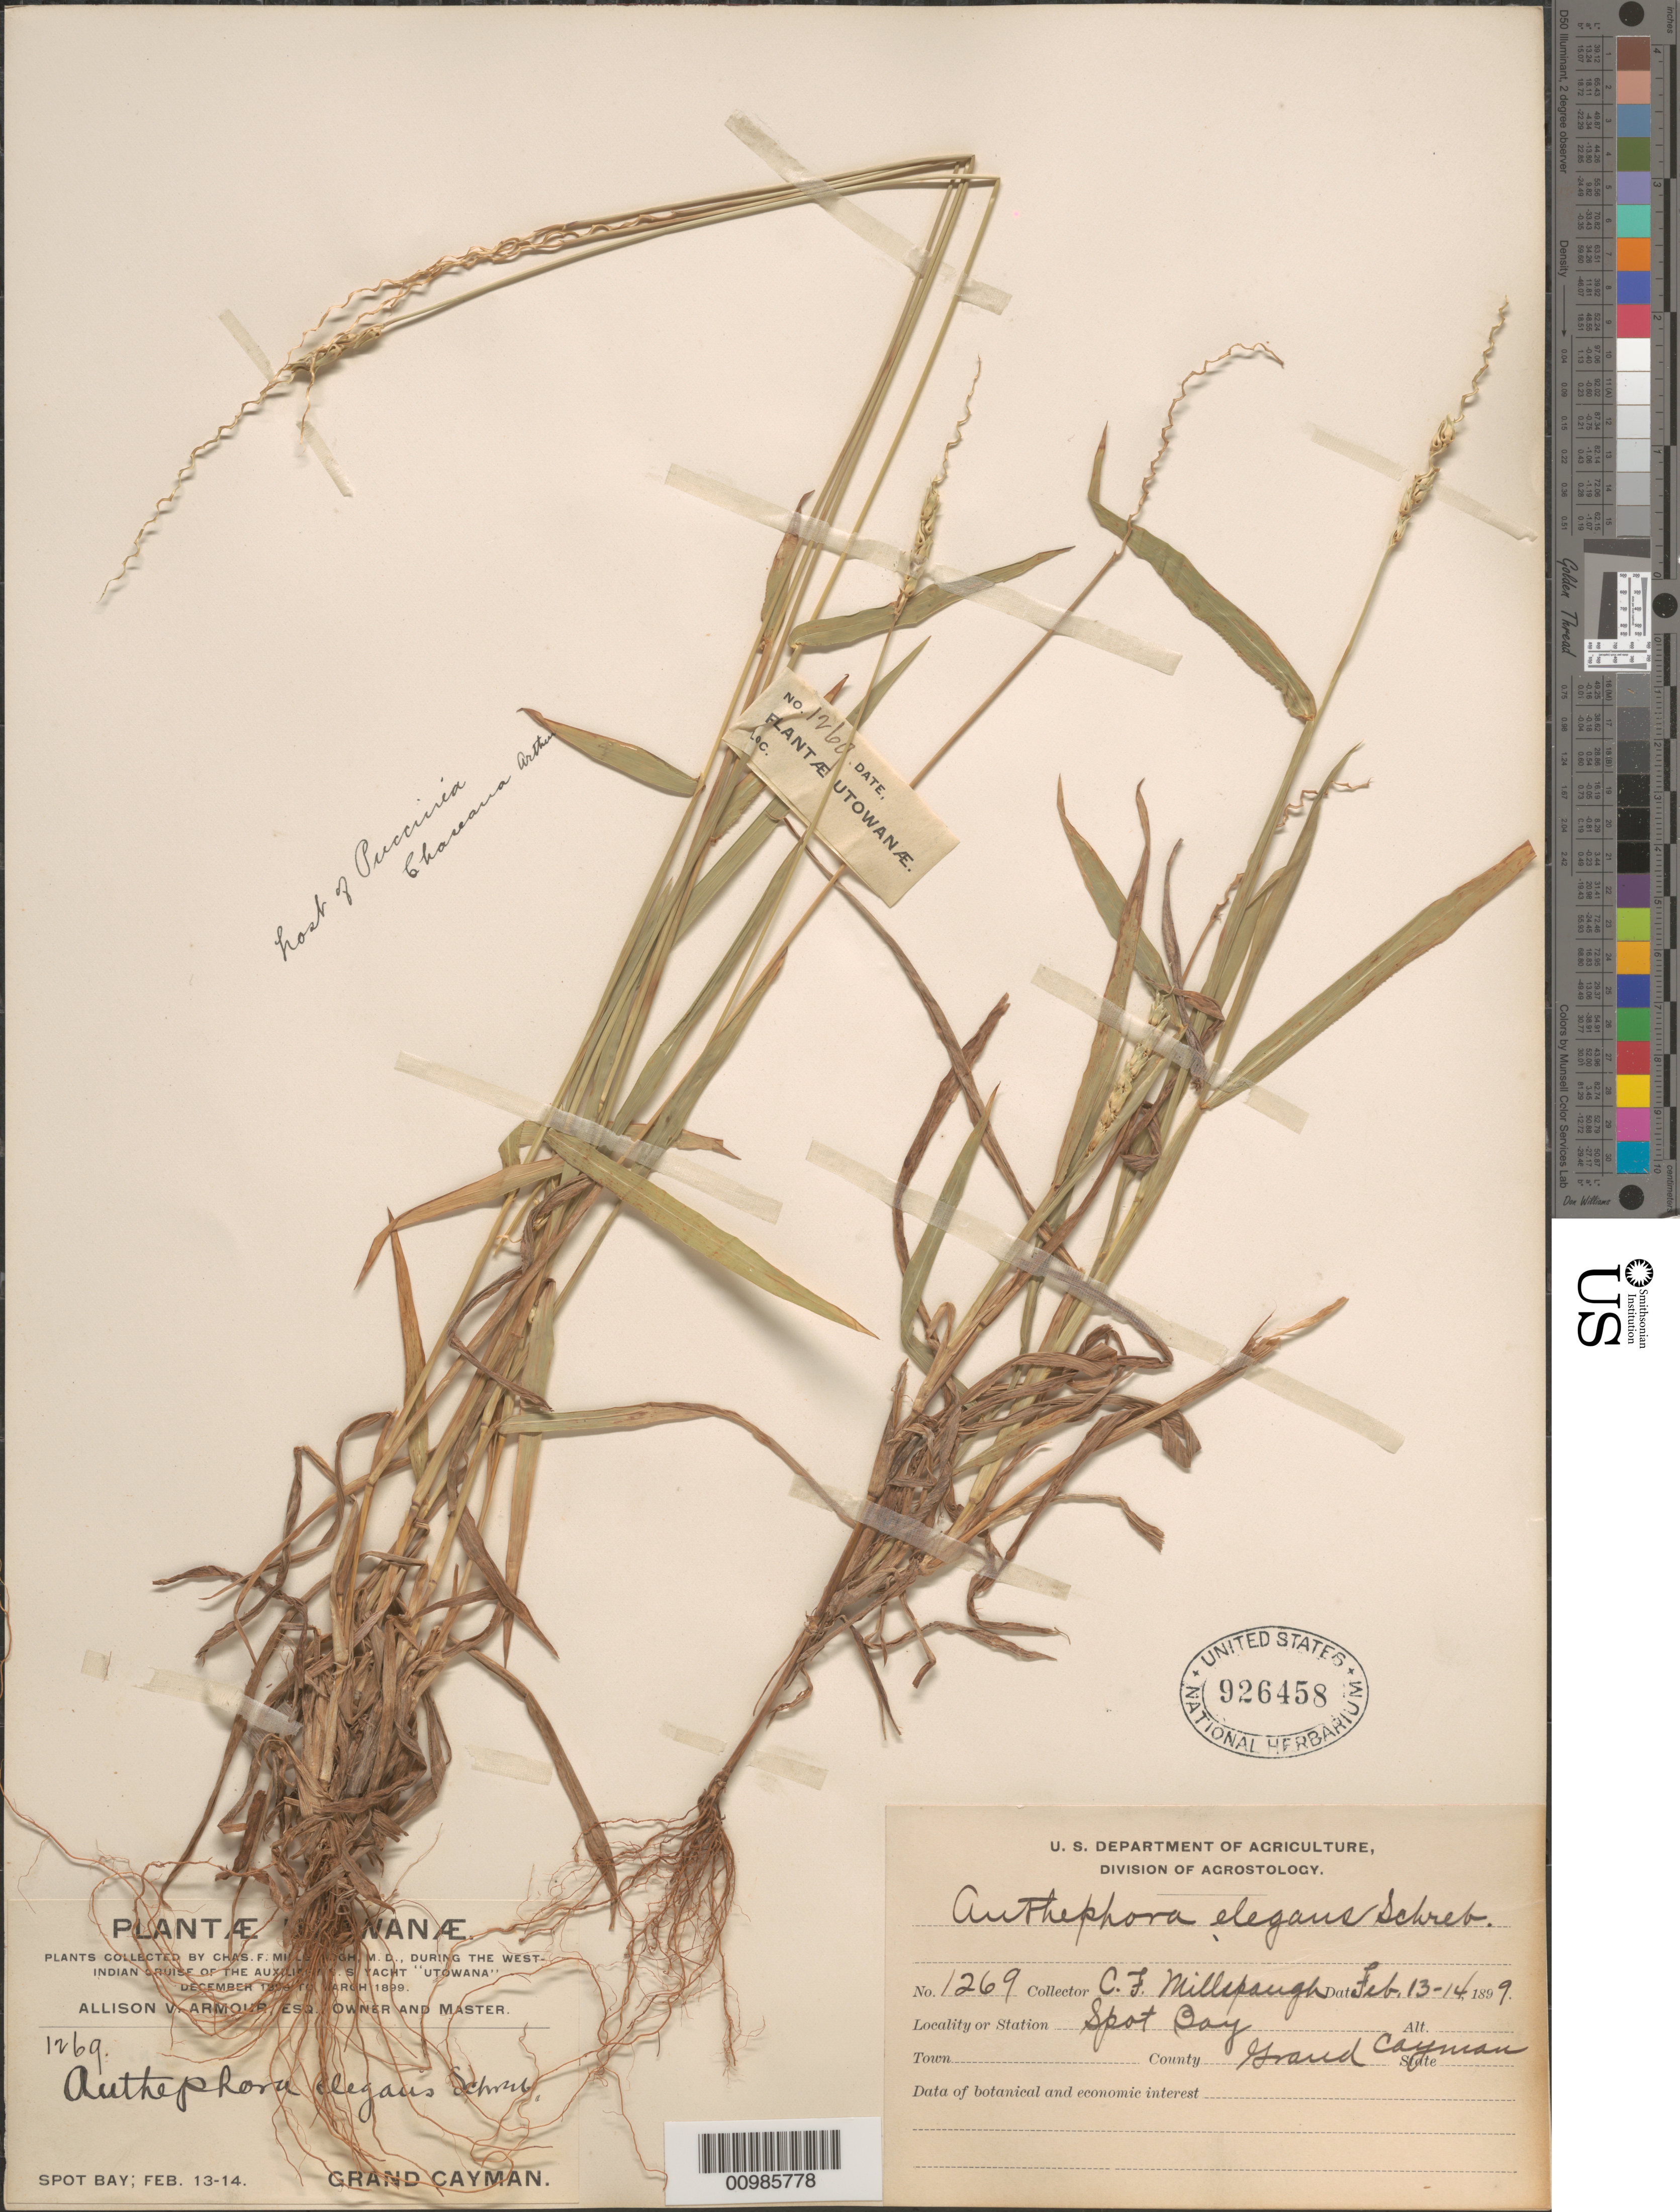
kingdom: Plantae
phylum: Tracheophyta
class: Liliopsida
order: Poales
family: Poaceae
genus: Anthephora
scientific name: Anthephora hermaphrodita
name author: (L.) Kuntze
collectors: C. F. Millspaugh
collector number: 1269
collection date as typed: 13 Feb 1899 to14 Feb 1899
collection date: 1899-02-13/1899-02-14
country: Cayman Islands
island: Grand Cayman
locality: Spot Bay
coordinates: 0 N, 0 E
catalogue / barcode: US 926458